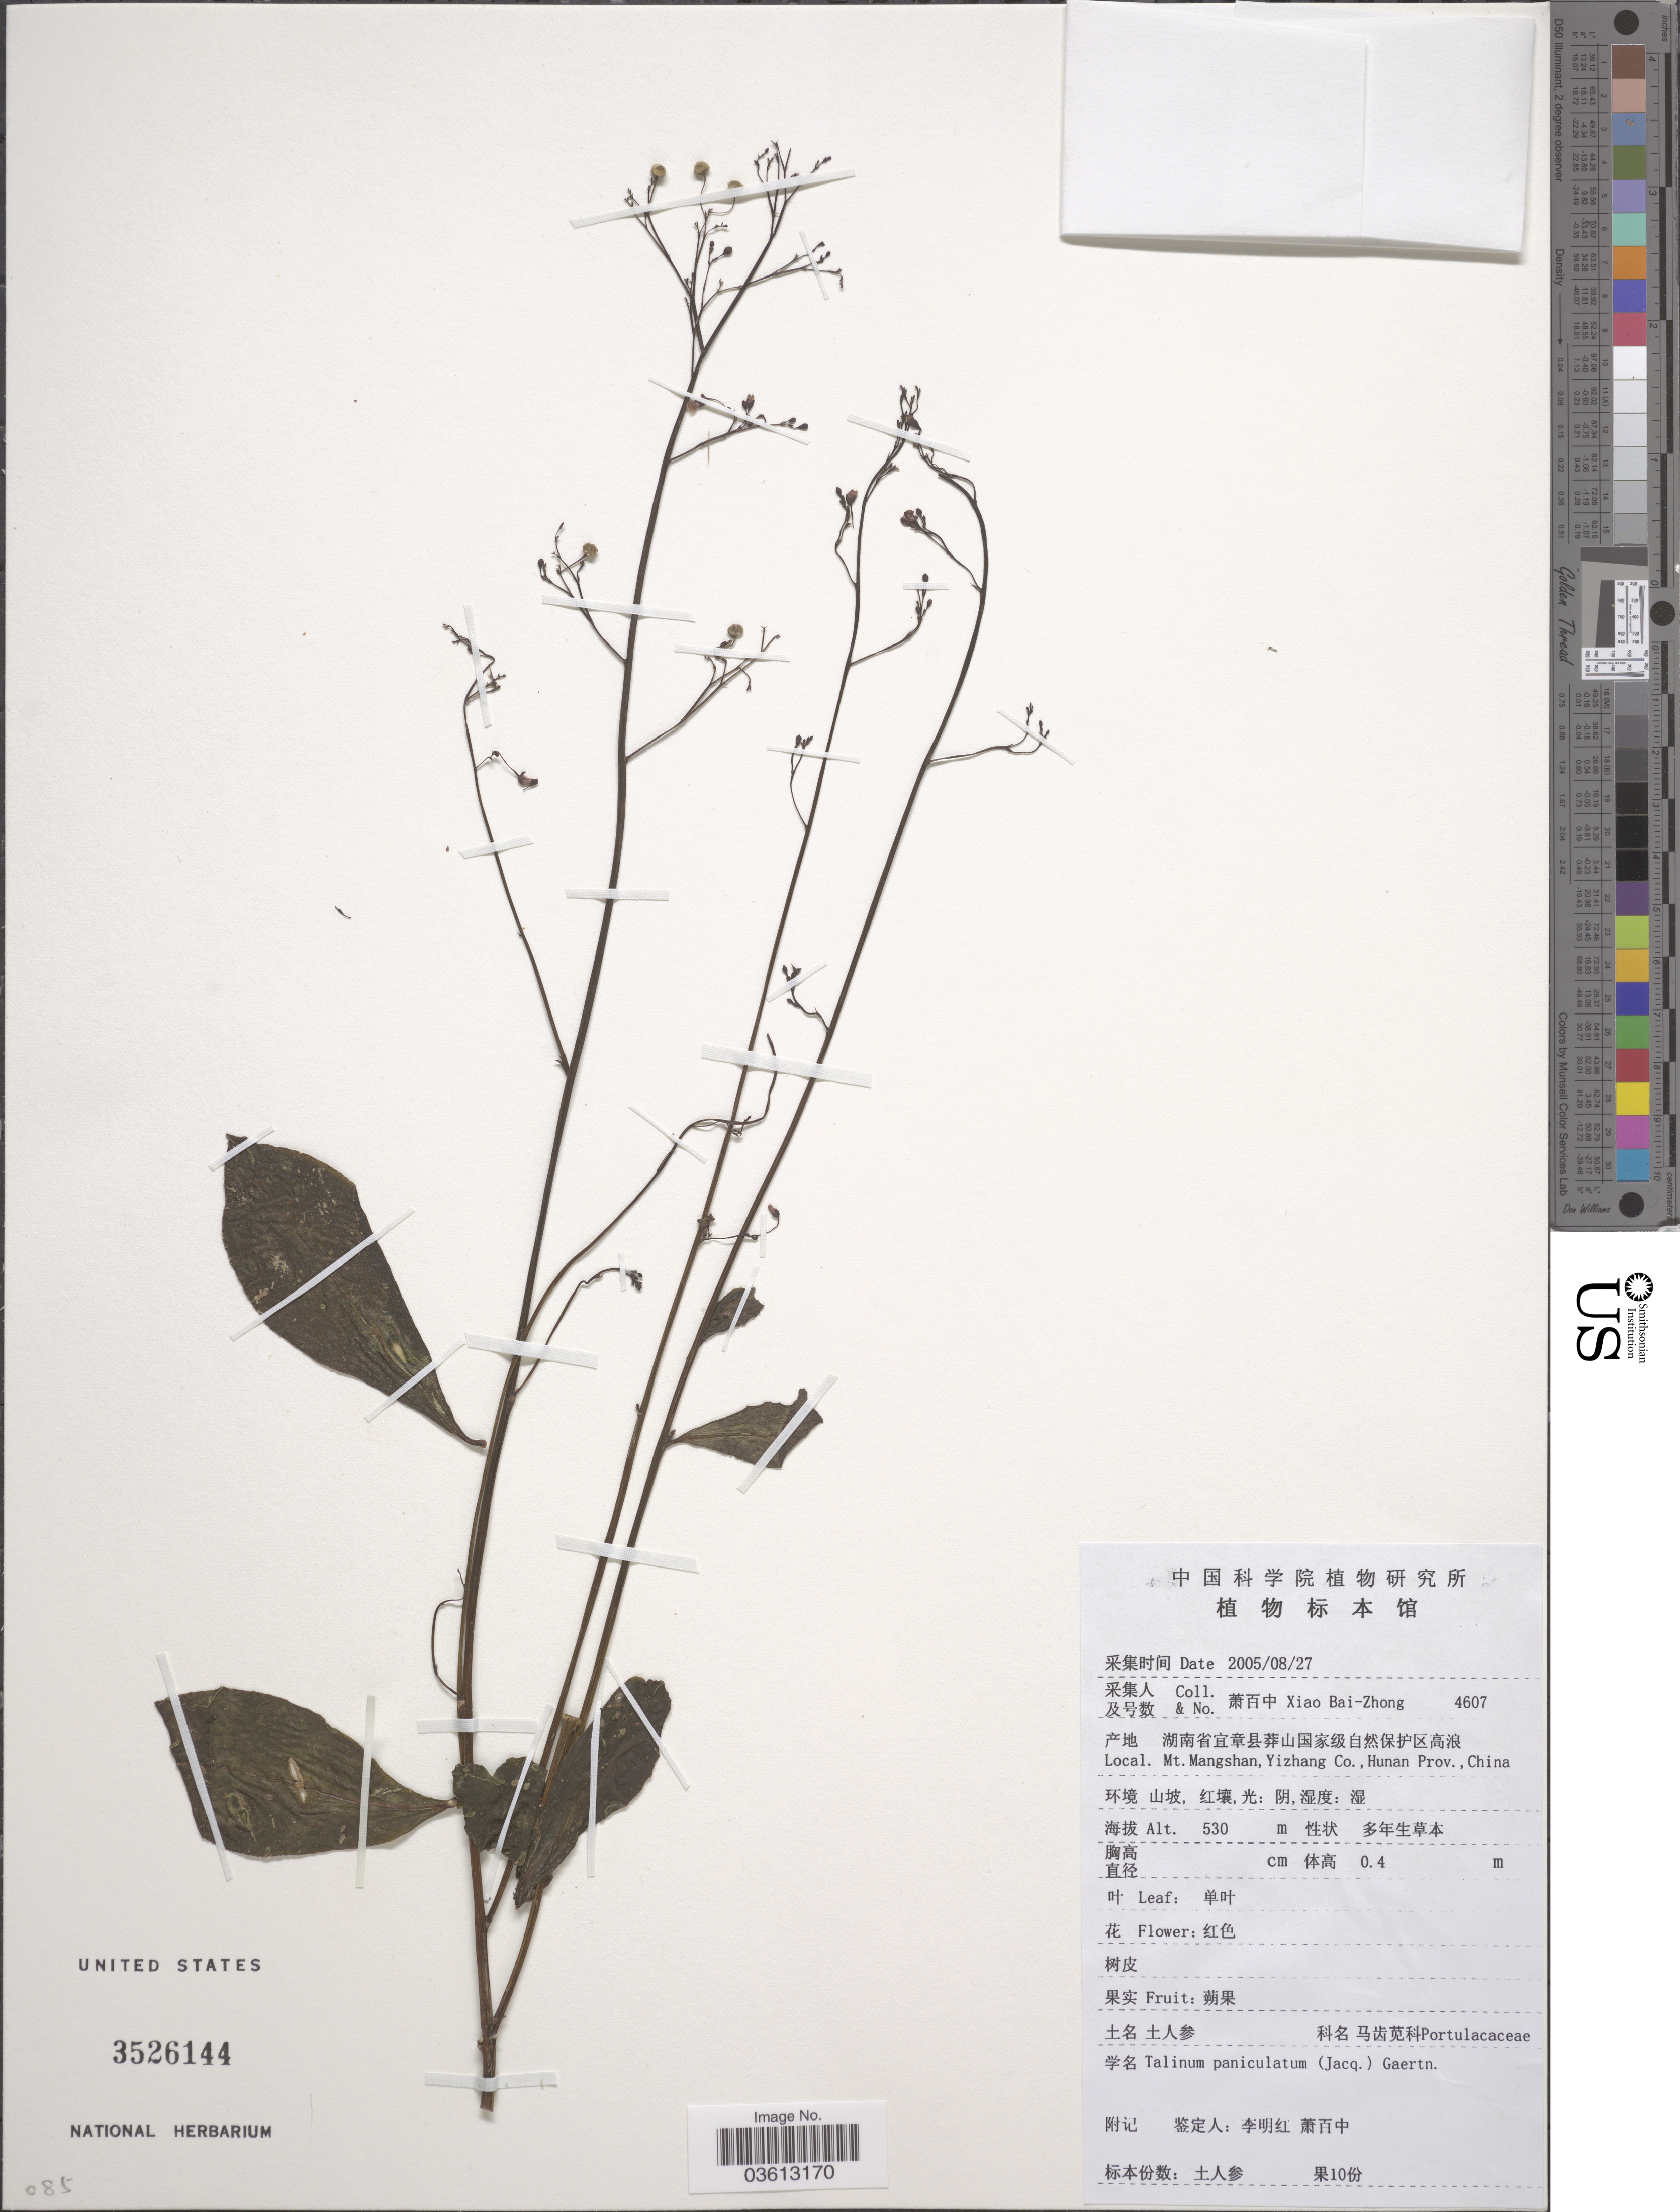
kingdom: Plantae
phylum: Tracheophyta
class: Magnoliopsida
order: Caryophyllales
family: Talinaceae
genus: Talinum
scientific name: Talinum paniculatum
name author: (Jacq.) Gaertn.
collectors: B. Z. Xiao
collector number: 4607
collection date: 2005-08-27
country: China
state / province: Hunan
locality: Mt. Mangshan, Yizhang Co.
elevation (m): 530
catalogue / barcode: US 3526144